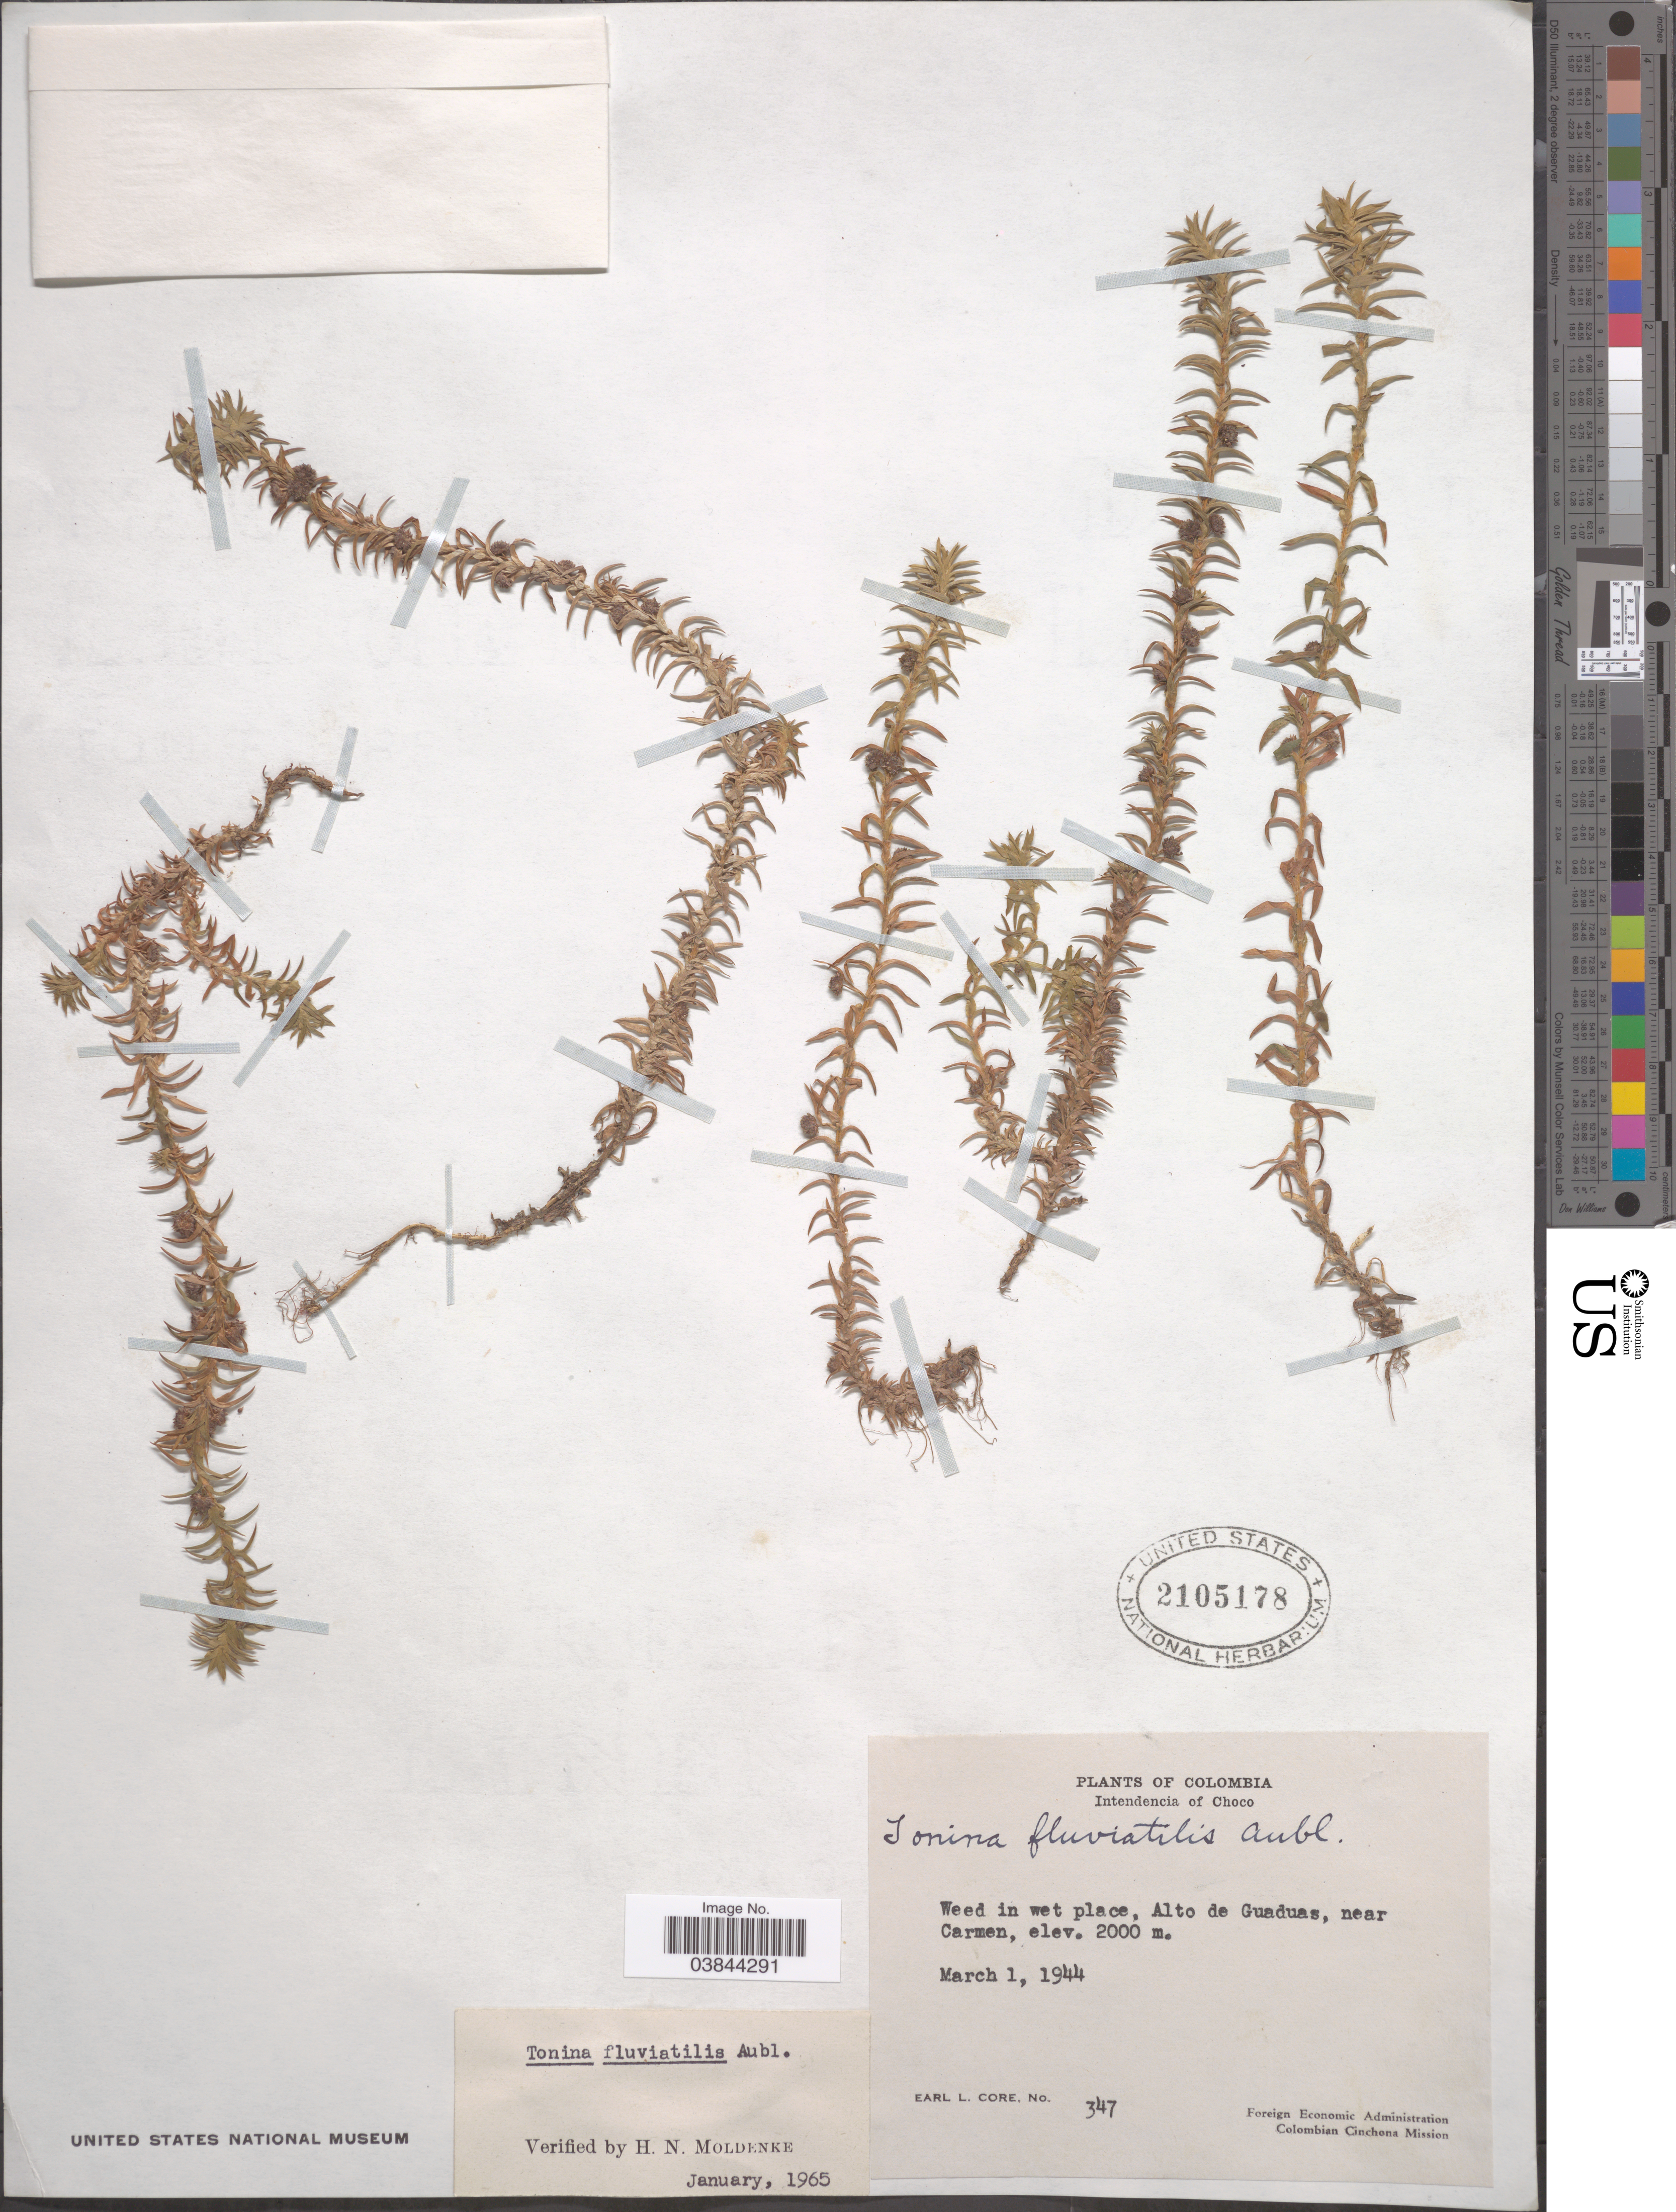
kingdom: Plantae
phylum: Tracheophyta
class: Liliopsida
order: Poales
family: Eriocaulaceae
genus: Tonina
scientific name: Tonina fluviatilis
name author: Aubl.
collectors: E. L. Core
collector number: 347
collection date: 1944-03-01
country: Colombia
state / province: Chocó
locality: Intendencia of Choco. Weed in wet place, Alto de Guaduas, near Carmen.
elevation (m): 2000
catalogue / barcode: US 2105178